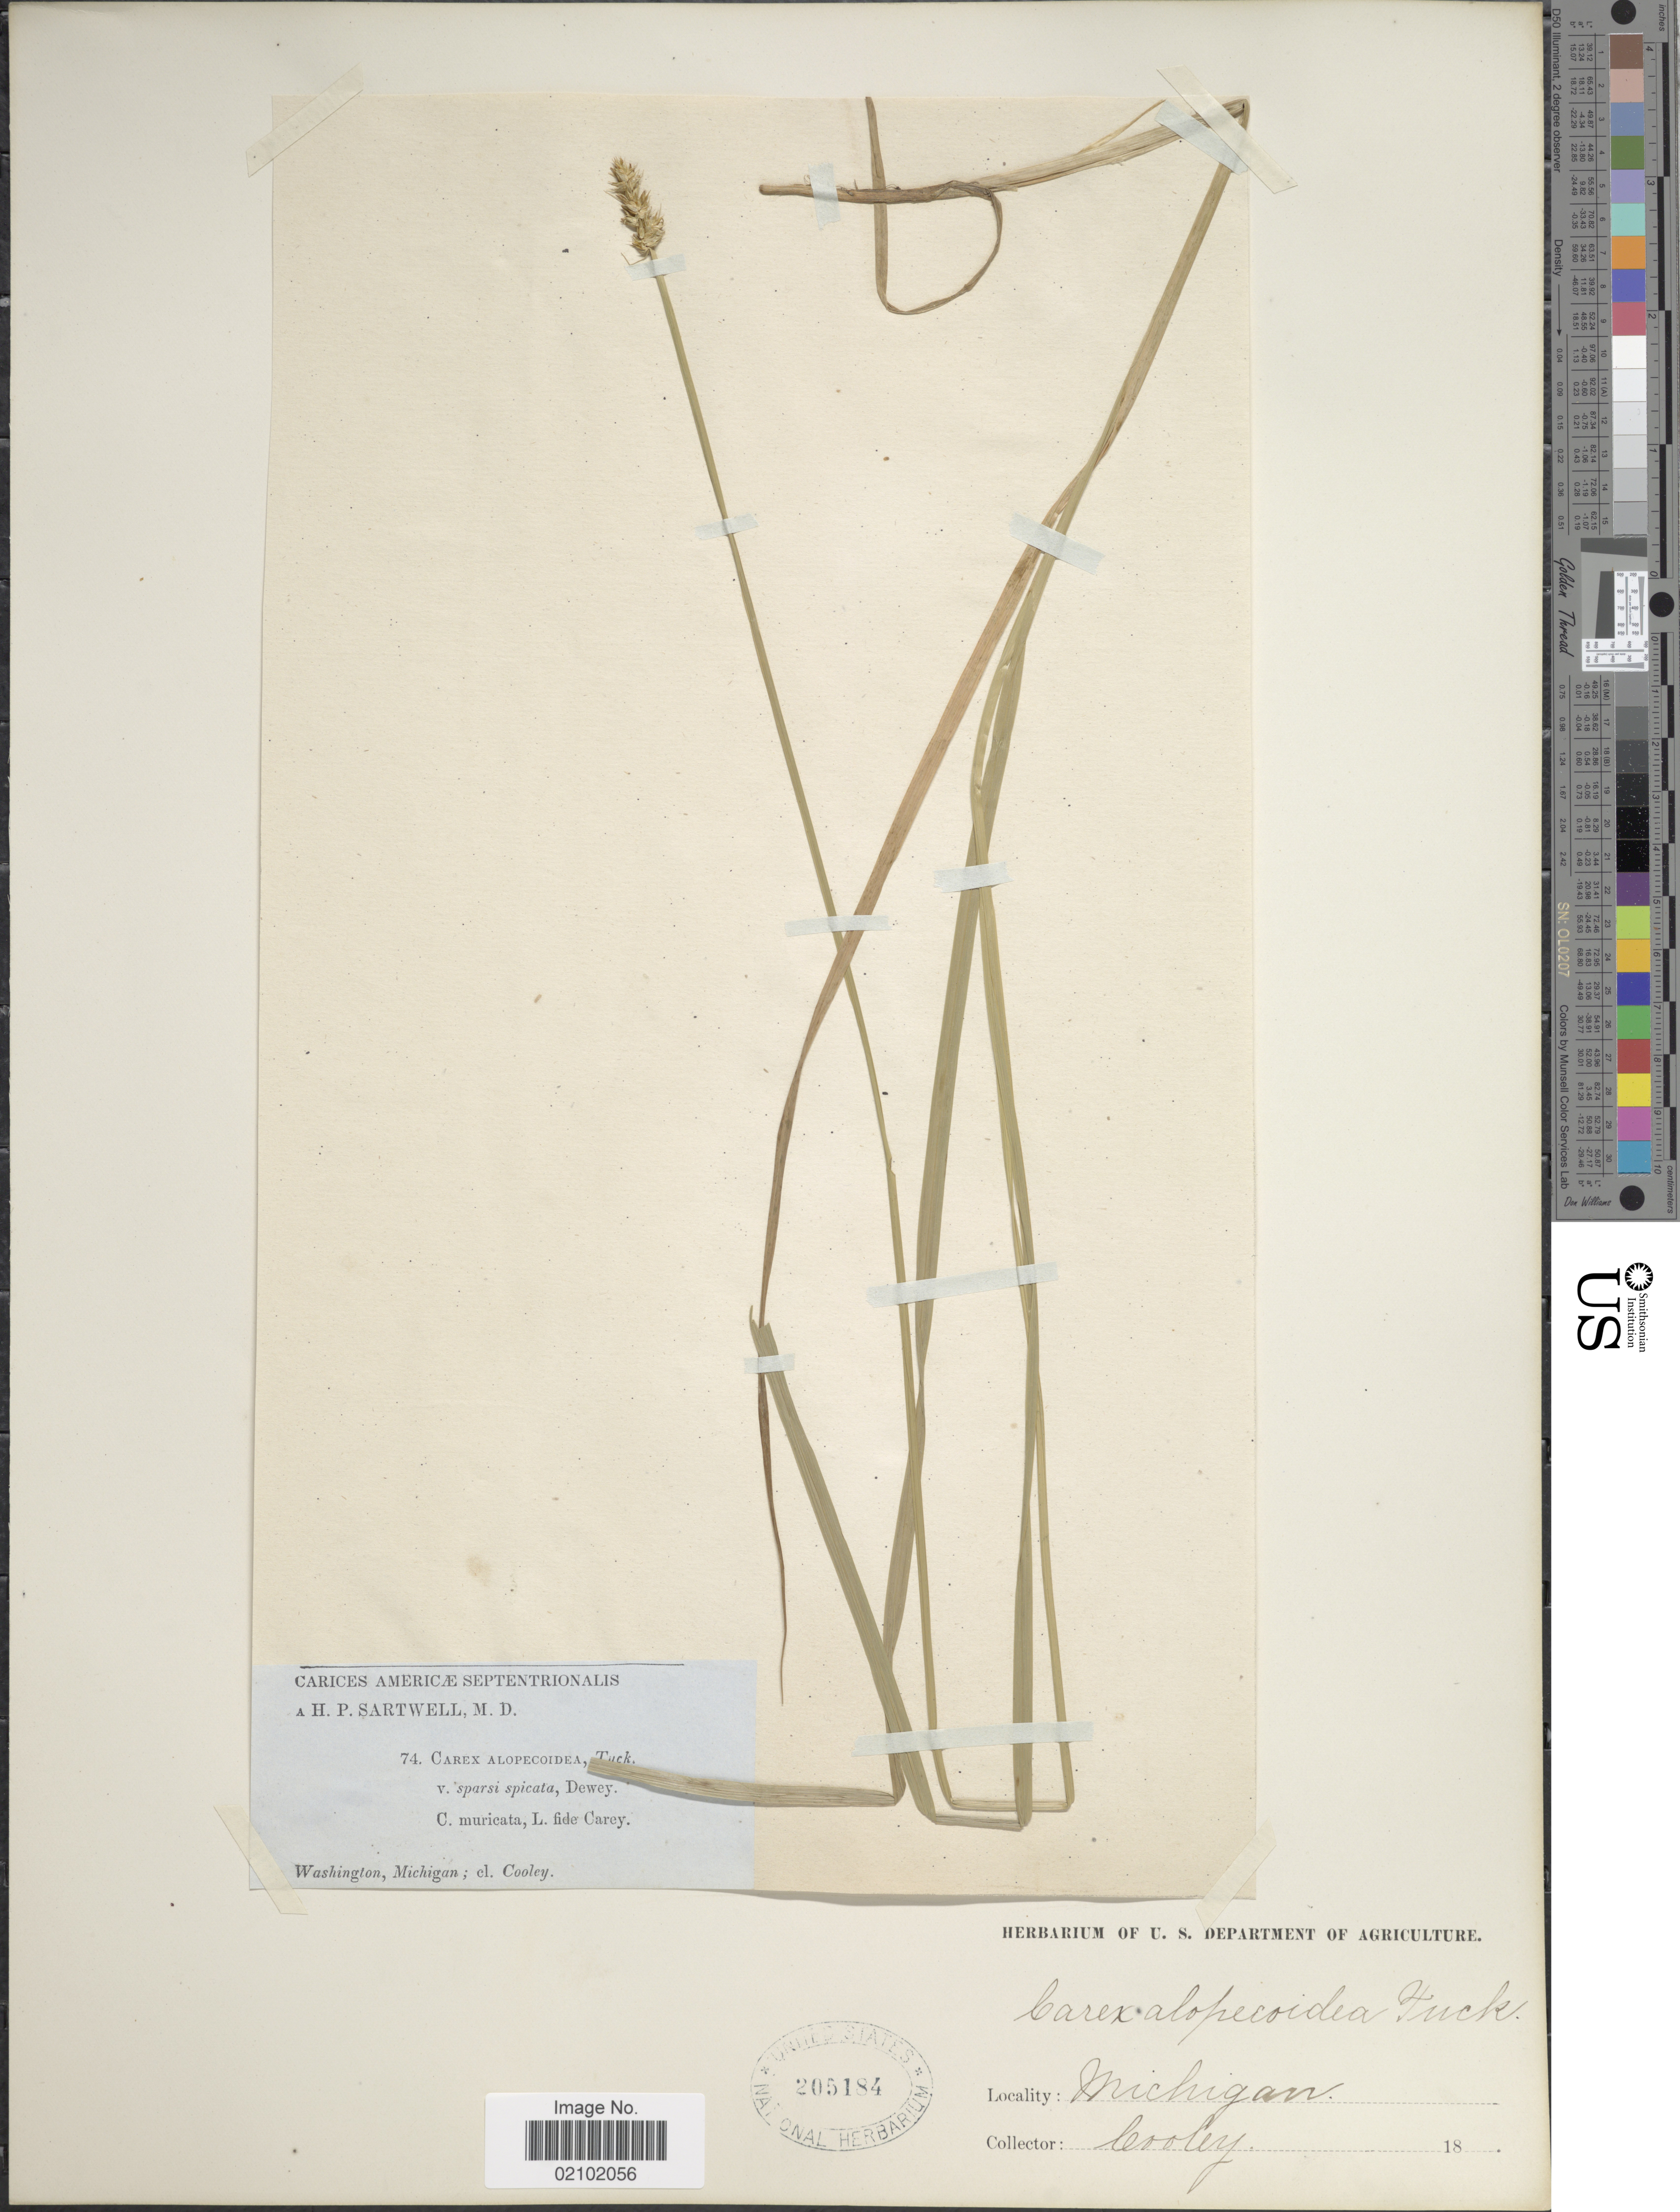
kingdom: Plantae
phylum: Tracheophyta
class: Liliopsida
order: Poales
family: Cyperaceae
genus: Carex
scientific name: Carex alopecoidea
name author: Tuck.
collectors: Cooley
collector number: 74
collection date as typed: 18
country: United States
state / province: Michigan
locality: Americae Septentrionalis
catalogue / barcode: US 205184